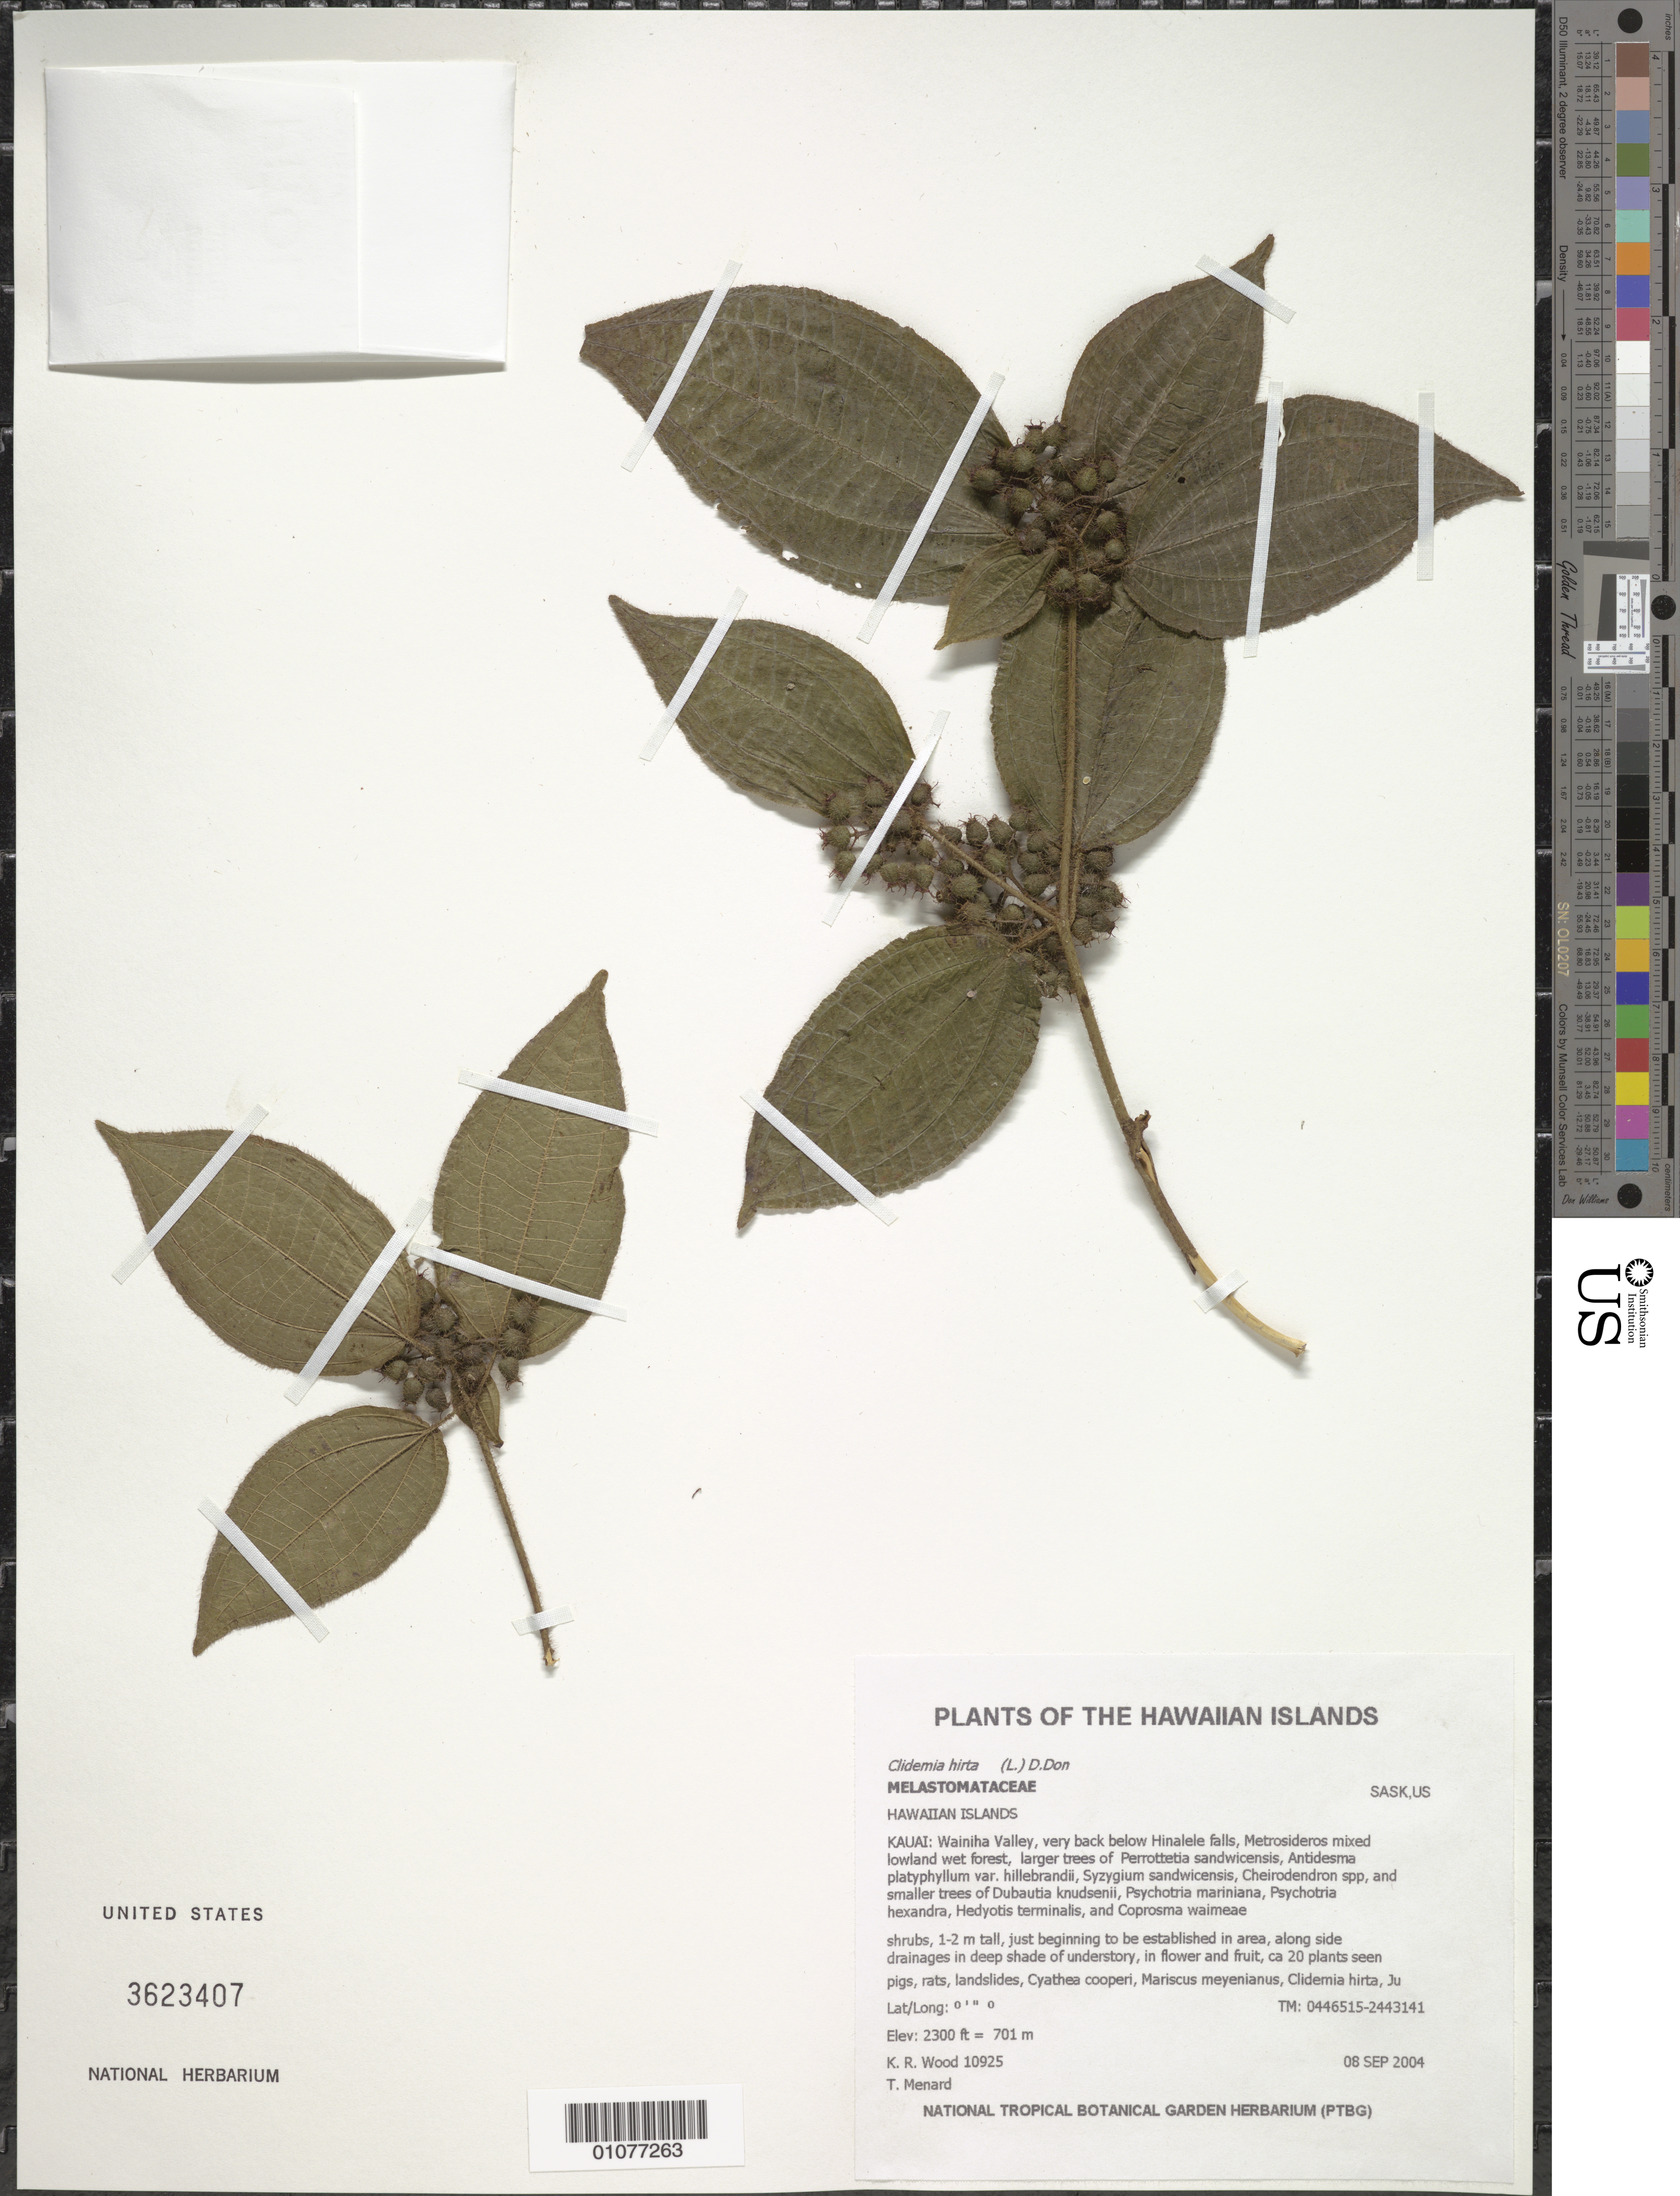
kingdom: Plantae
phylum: Tracheophyta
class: Magnoliopsida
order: Myrtales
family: Melastomataceae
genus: Miconia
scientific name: Miconia crenata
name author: (Vahl) Michelang.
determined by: Wagner, W. L., (BOT), Smithsonian Institution - National Museum of Natural History (UNITED STATES)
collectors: K. R. Wood & T. Menard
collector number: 10925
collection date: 2004-09-08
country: United States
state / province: Hawaii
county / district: Kauai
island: Kaua'i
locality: Wainiha Valley, very back below Hinalele falls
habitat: mixed lowland wet forest, alongside drainages in deep shade of understory; pigs, rats, landslides, Cyathea cooperi, Mariscus meyanianus, Clidemia hirta, Ju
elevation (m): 701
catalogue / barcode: US 3623407